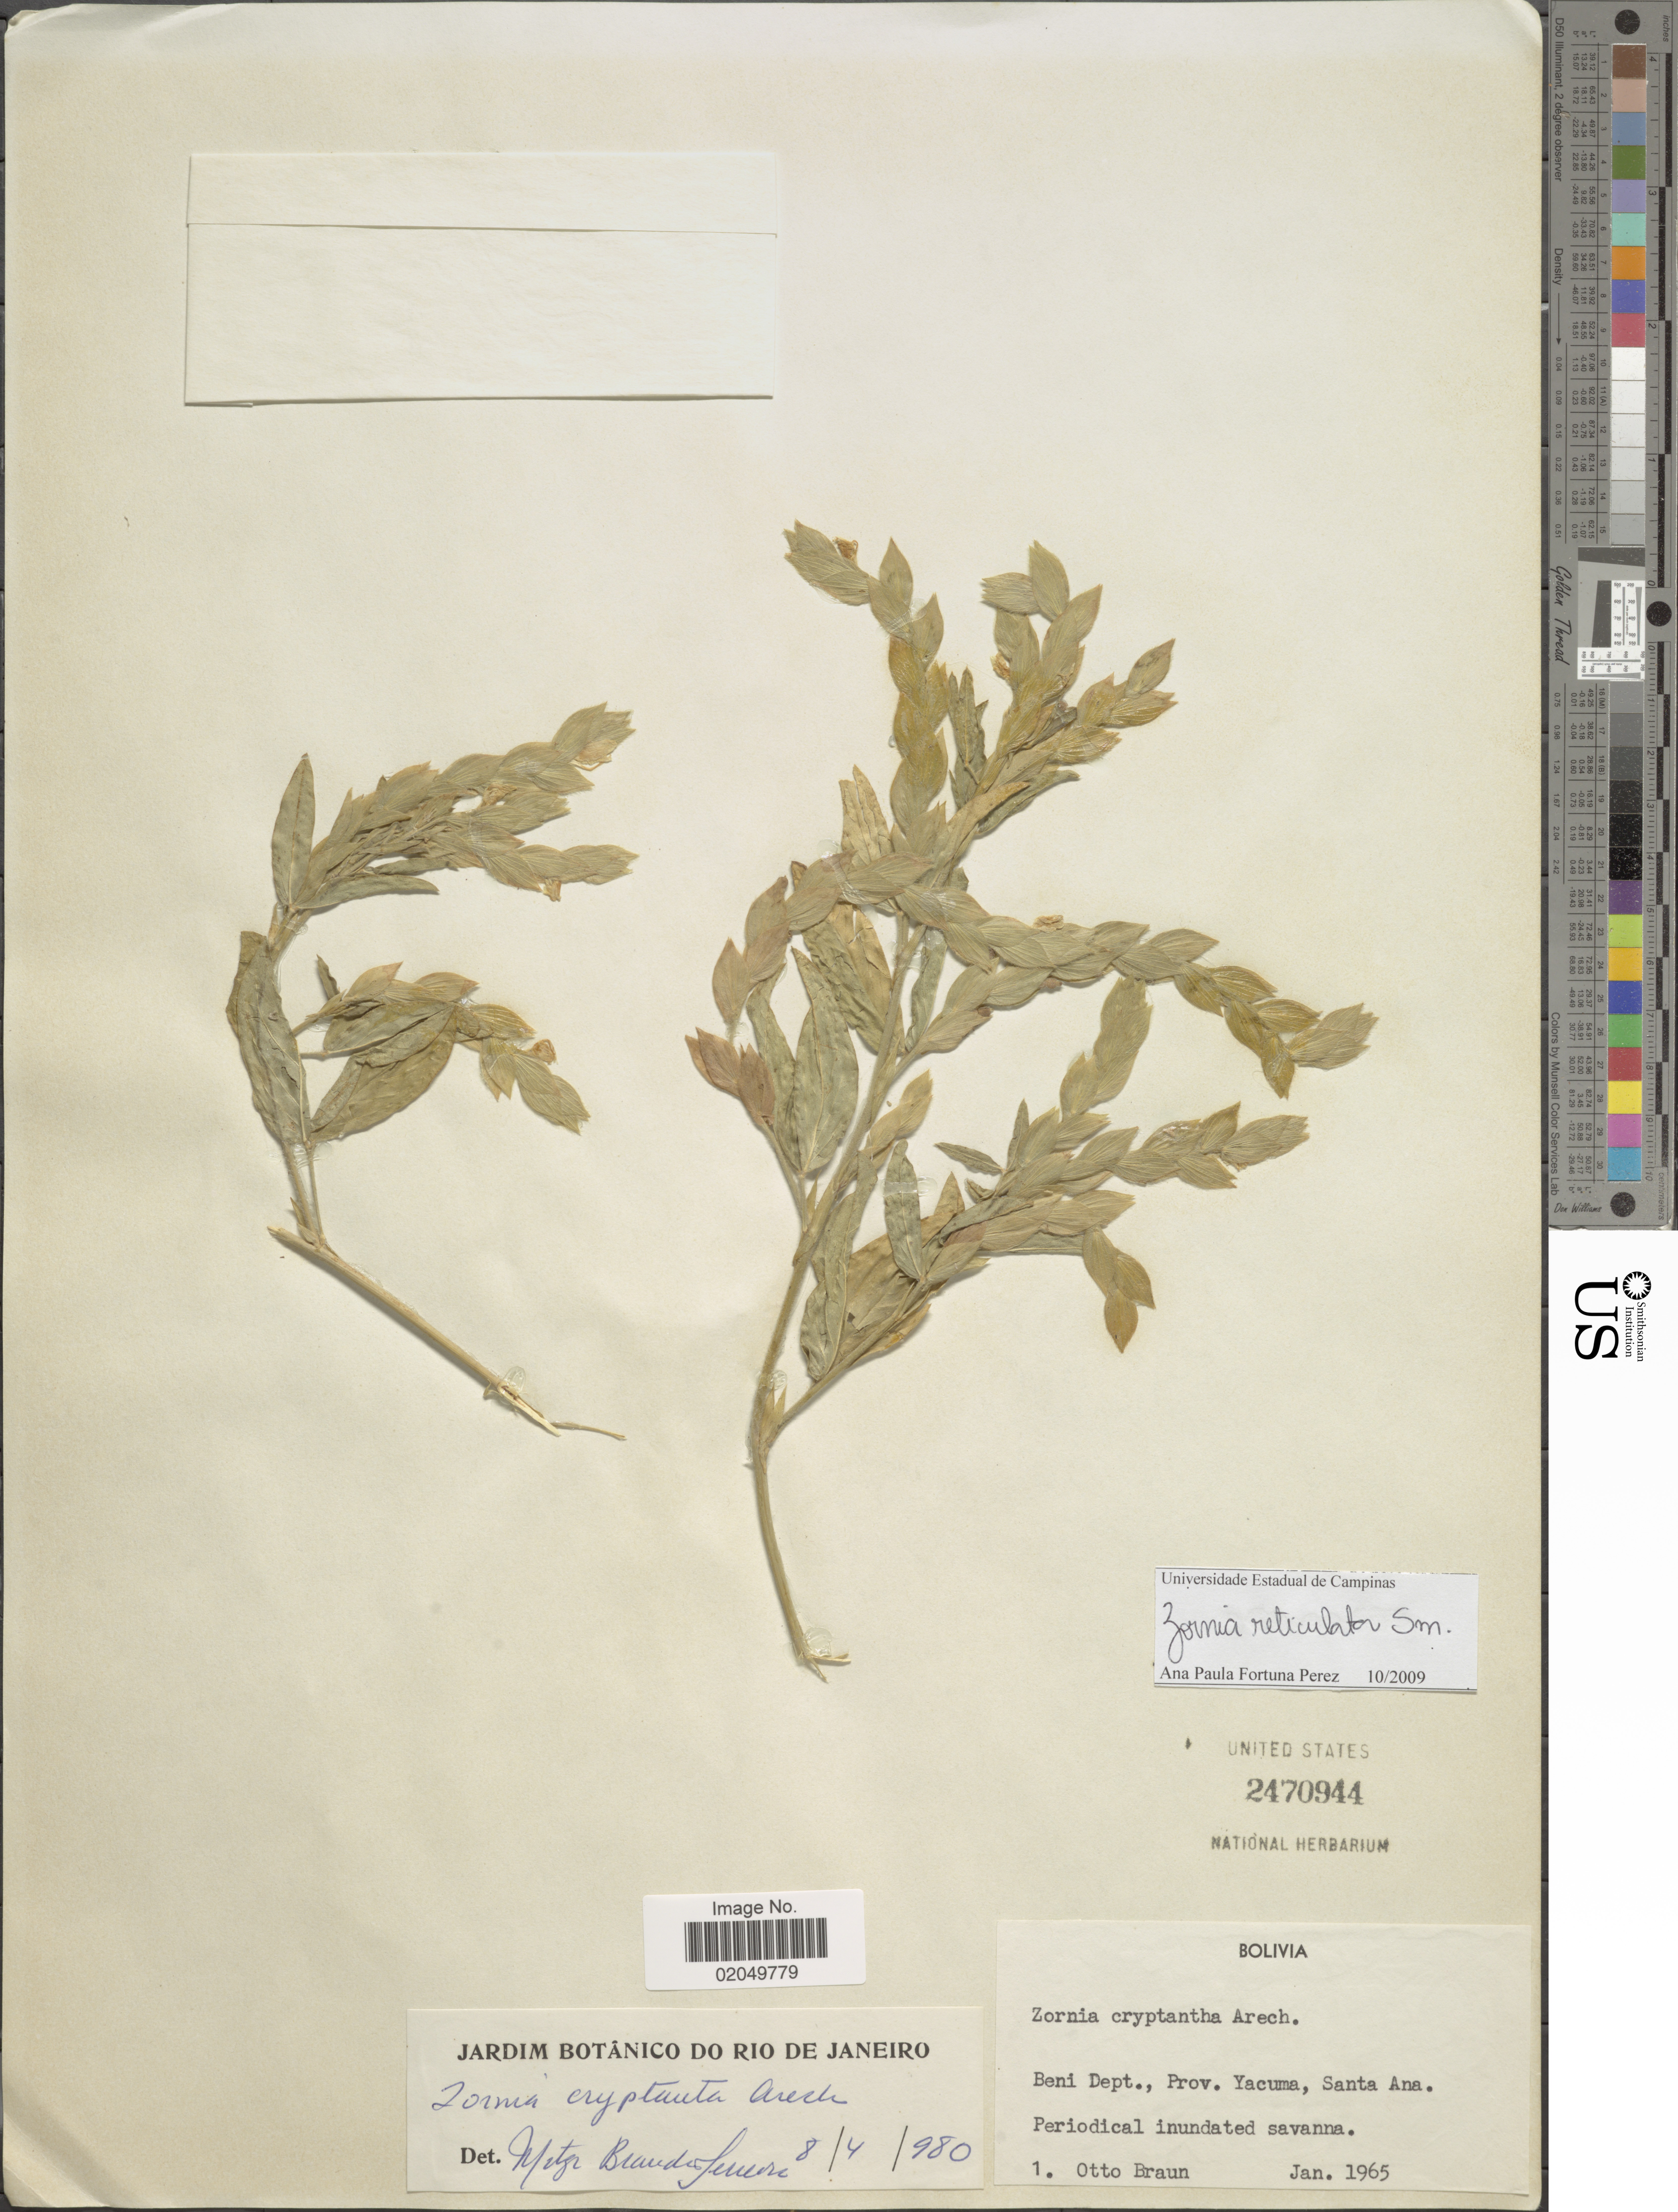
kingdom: Plantae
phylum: Tracheophyta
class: Magnoliopsida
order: Fabales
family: Fabaceae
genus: Zornia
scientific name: Zornia reticulata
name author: Sm.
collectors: O. Braun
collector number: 1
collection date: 1965-01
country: Bolivia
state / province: Beni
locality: Prov. Yacuma, Santa Ana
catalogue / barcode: US 2470944